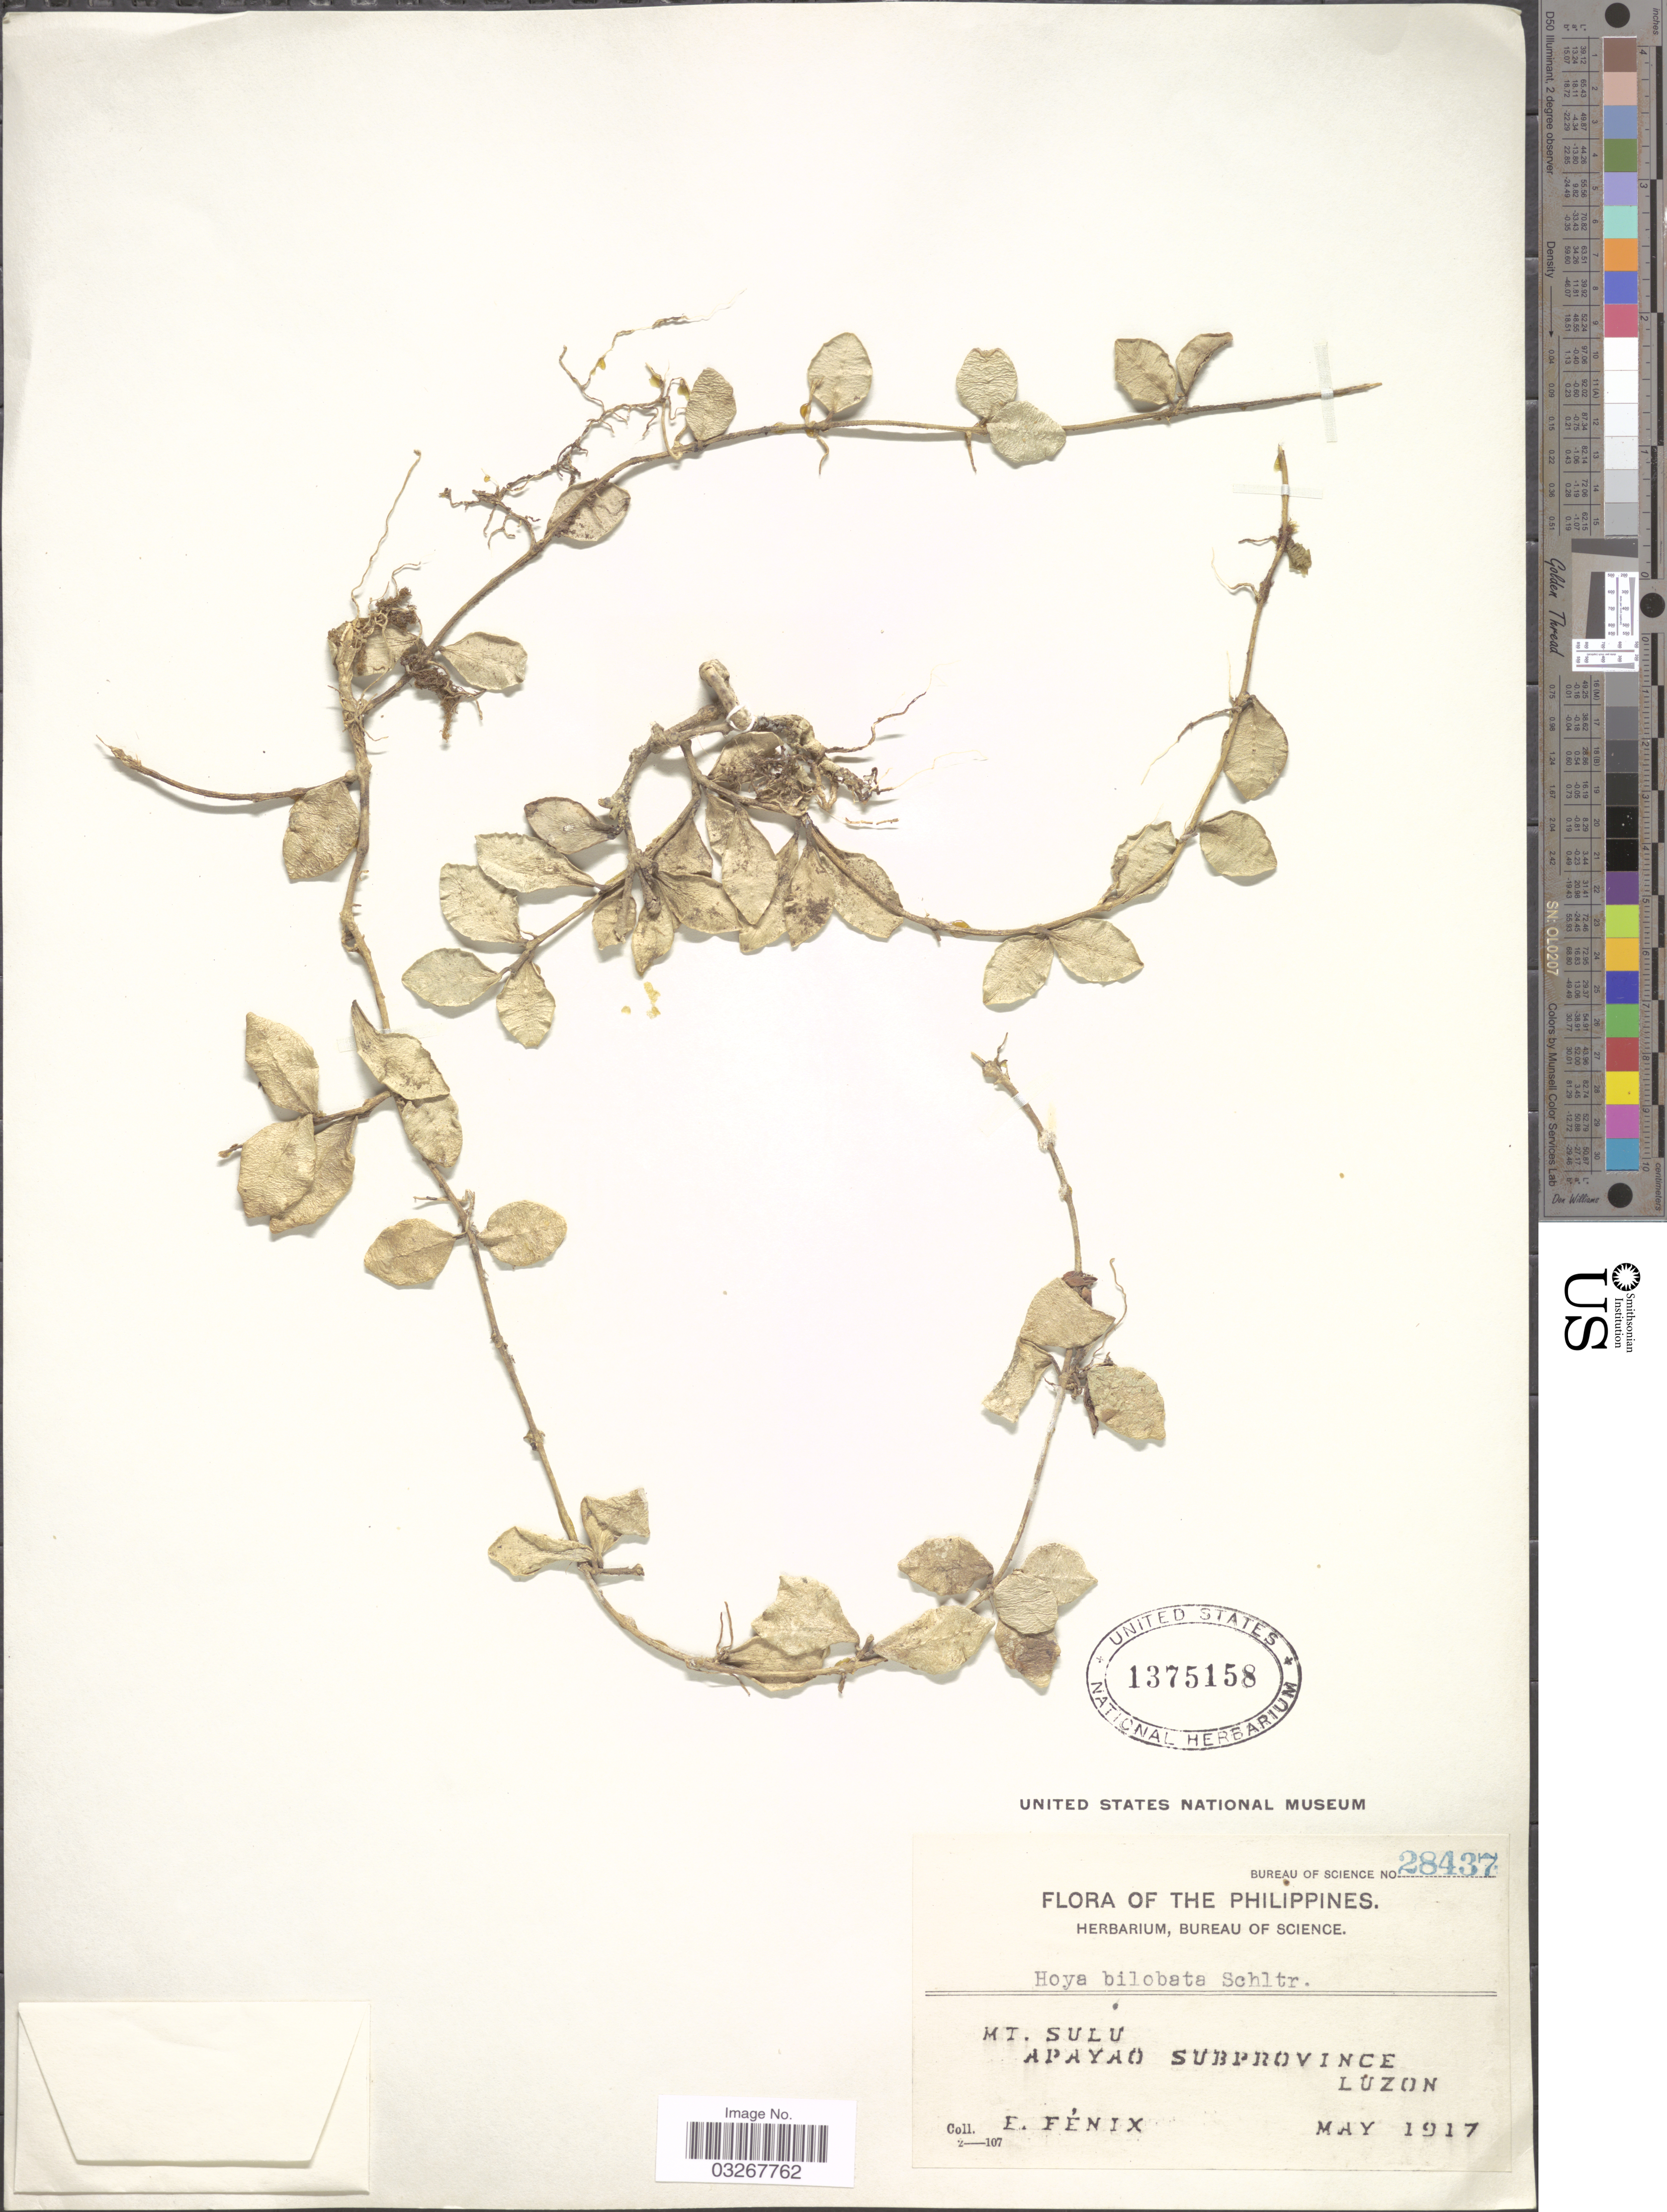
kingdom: Plantae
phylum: Tracheophyta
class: Magnoliopsida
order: Gentianales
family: Apocynaceae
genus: Hoya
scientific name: Hoya bilobata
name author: Schltr.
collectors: E. Fénix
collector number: Bureau of Science 28437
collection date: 1917-05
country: Philippines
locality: Mt. Sulu. Apayao Subprovince. Luzon.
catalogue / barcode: US 1375158